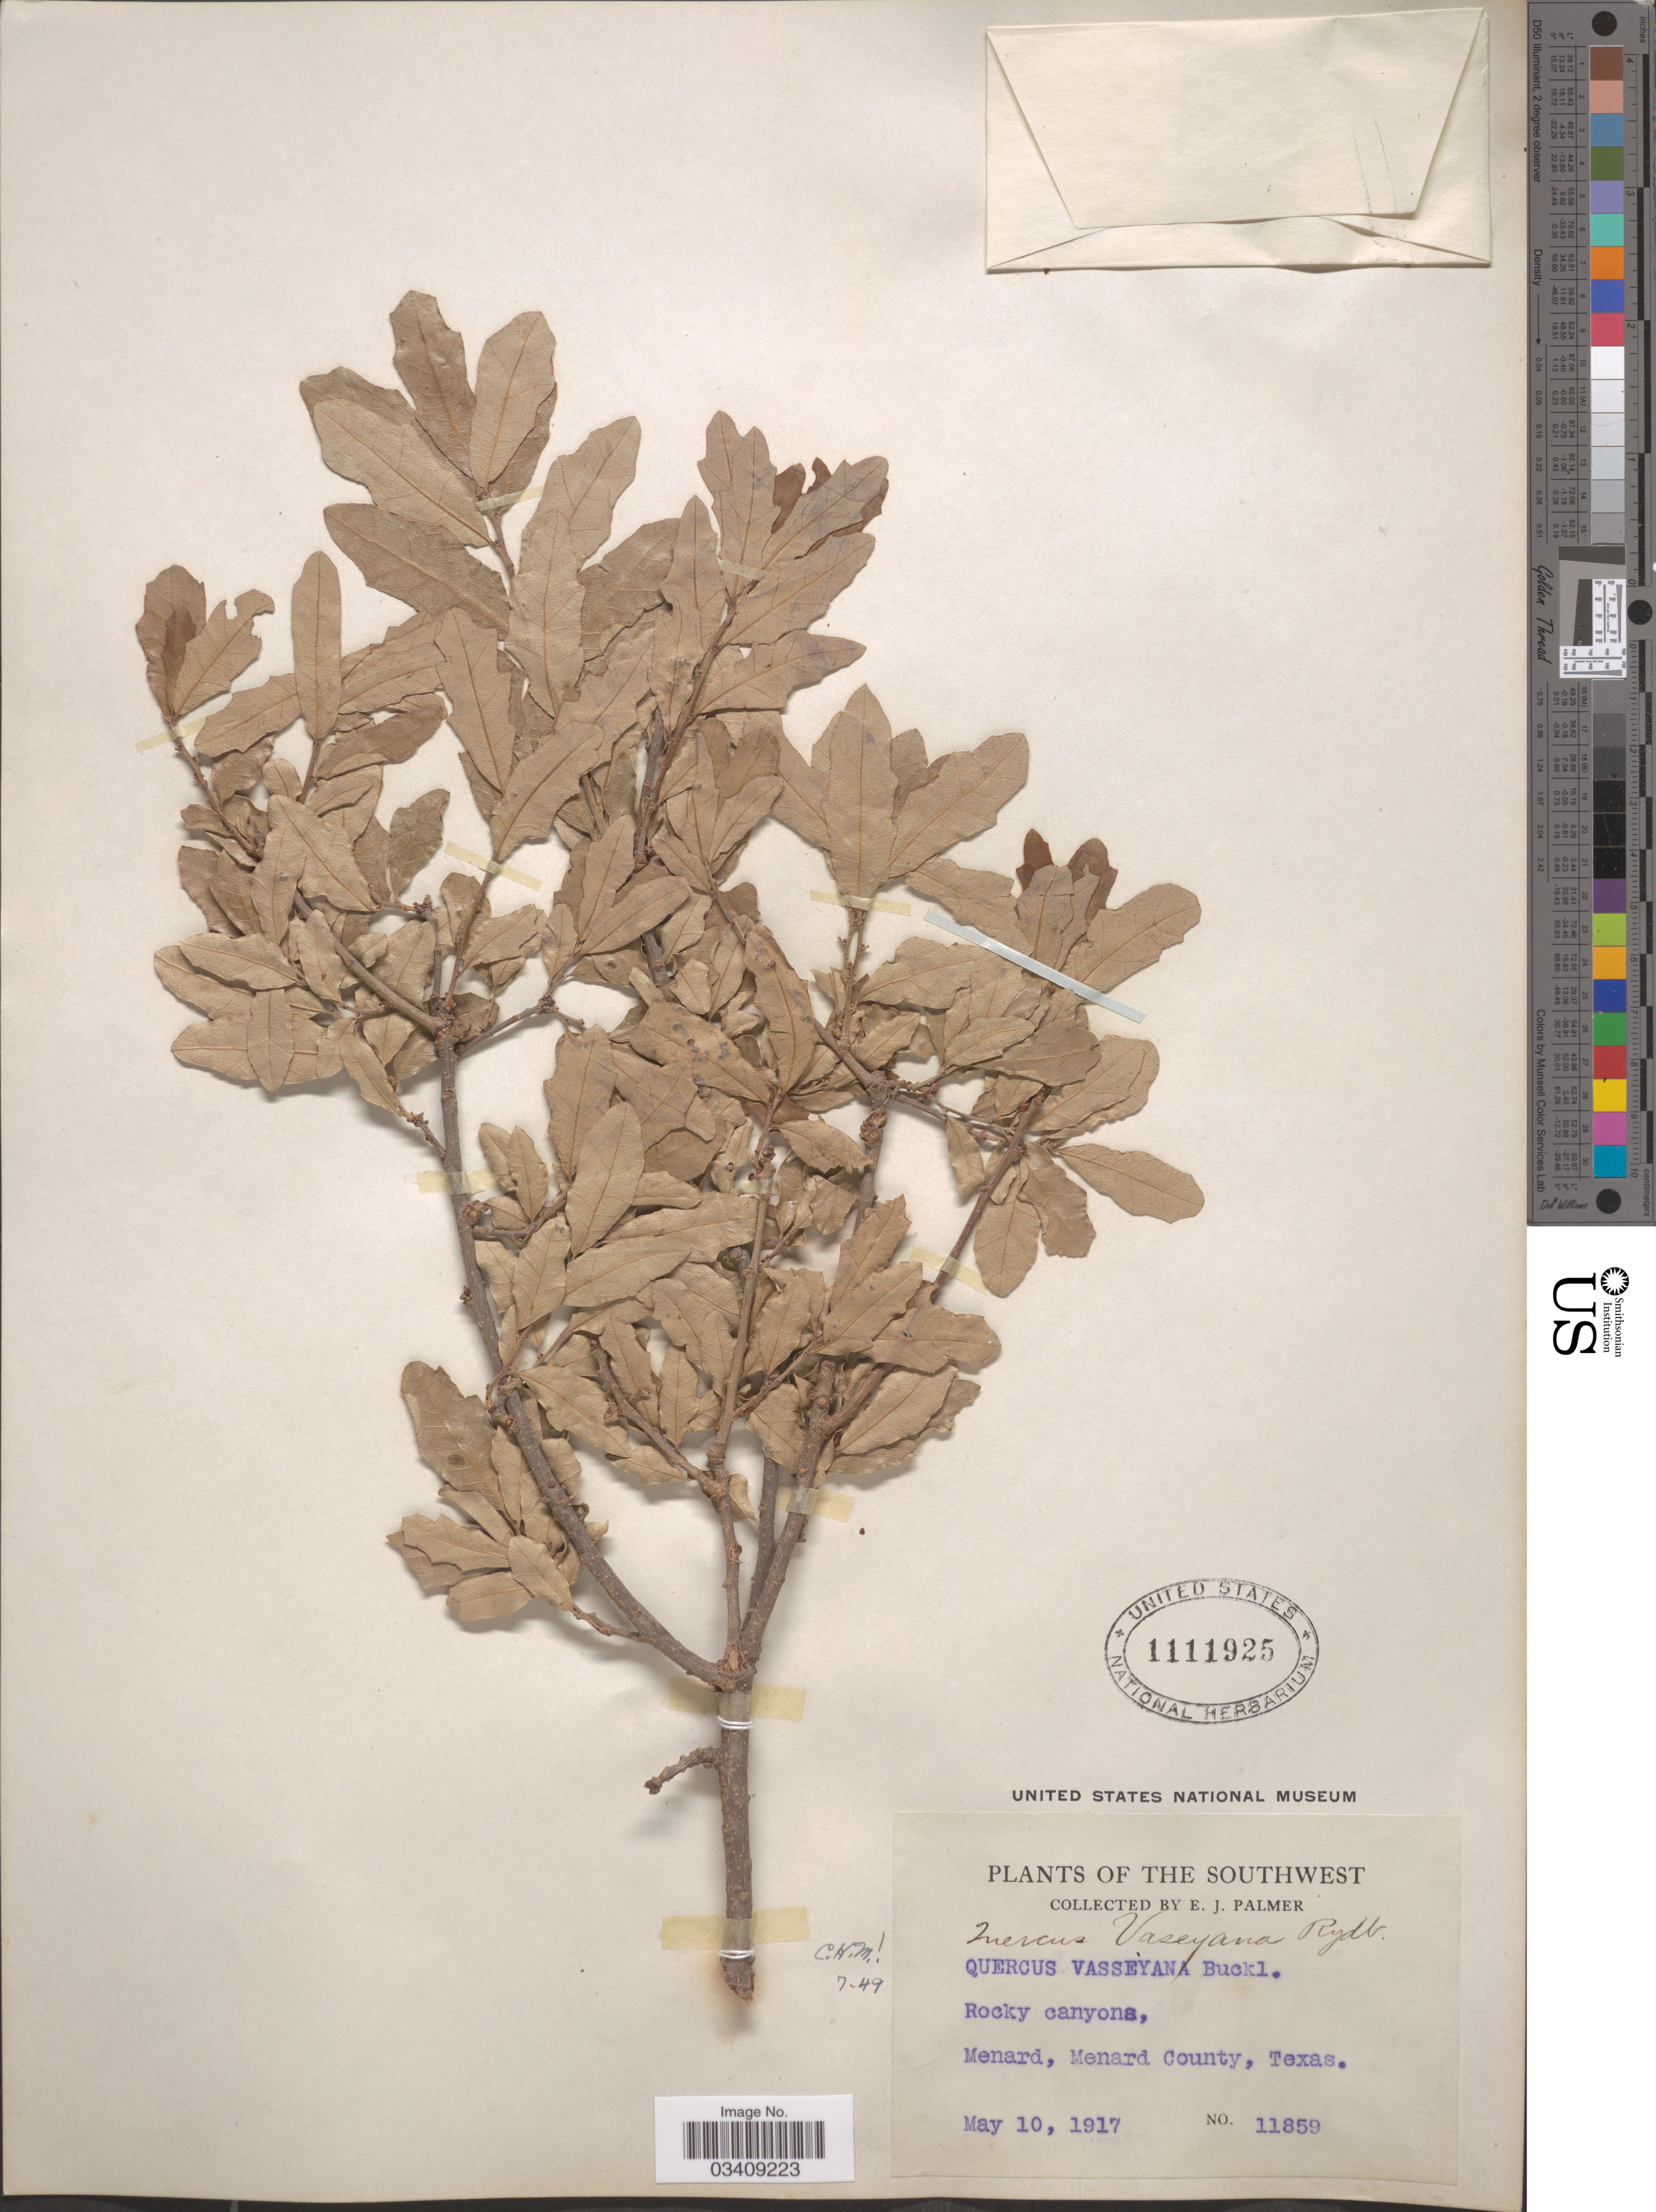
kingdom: Plantae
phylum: Tracheophyta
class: Magnoliopsida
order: Fagales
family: Fagaceae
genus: Quercus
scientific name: Quercus undulata var. vaseyana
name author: (Buckley) Rydb.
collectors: E. J. Palmer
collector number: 11859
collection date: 1917-05-10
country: United States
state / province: Texas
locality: The Southwest. Rocky canyons, Menard, Menard County.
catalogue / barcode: US 1111925